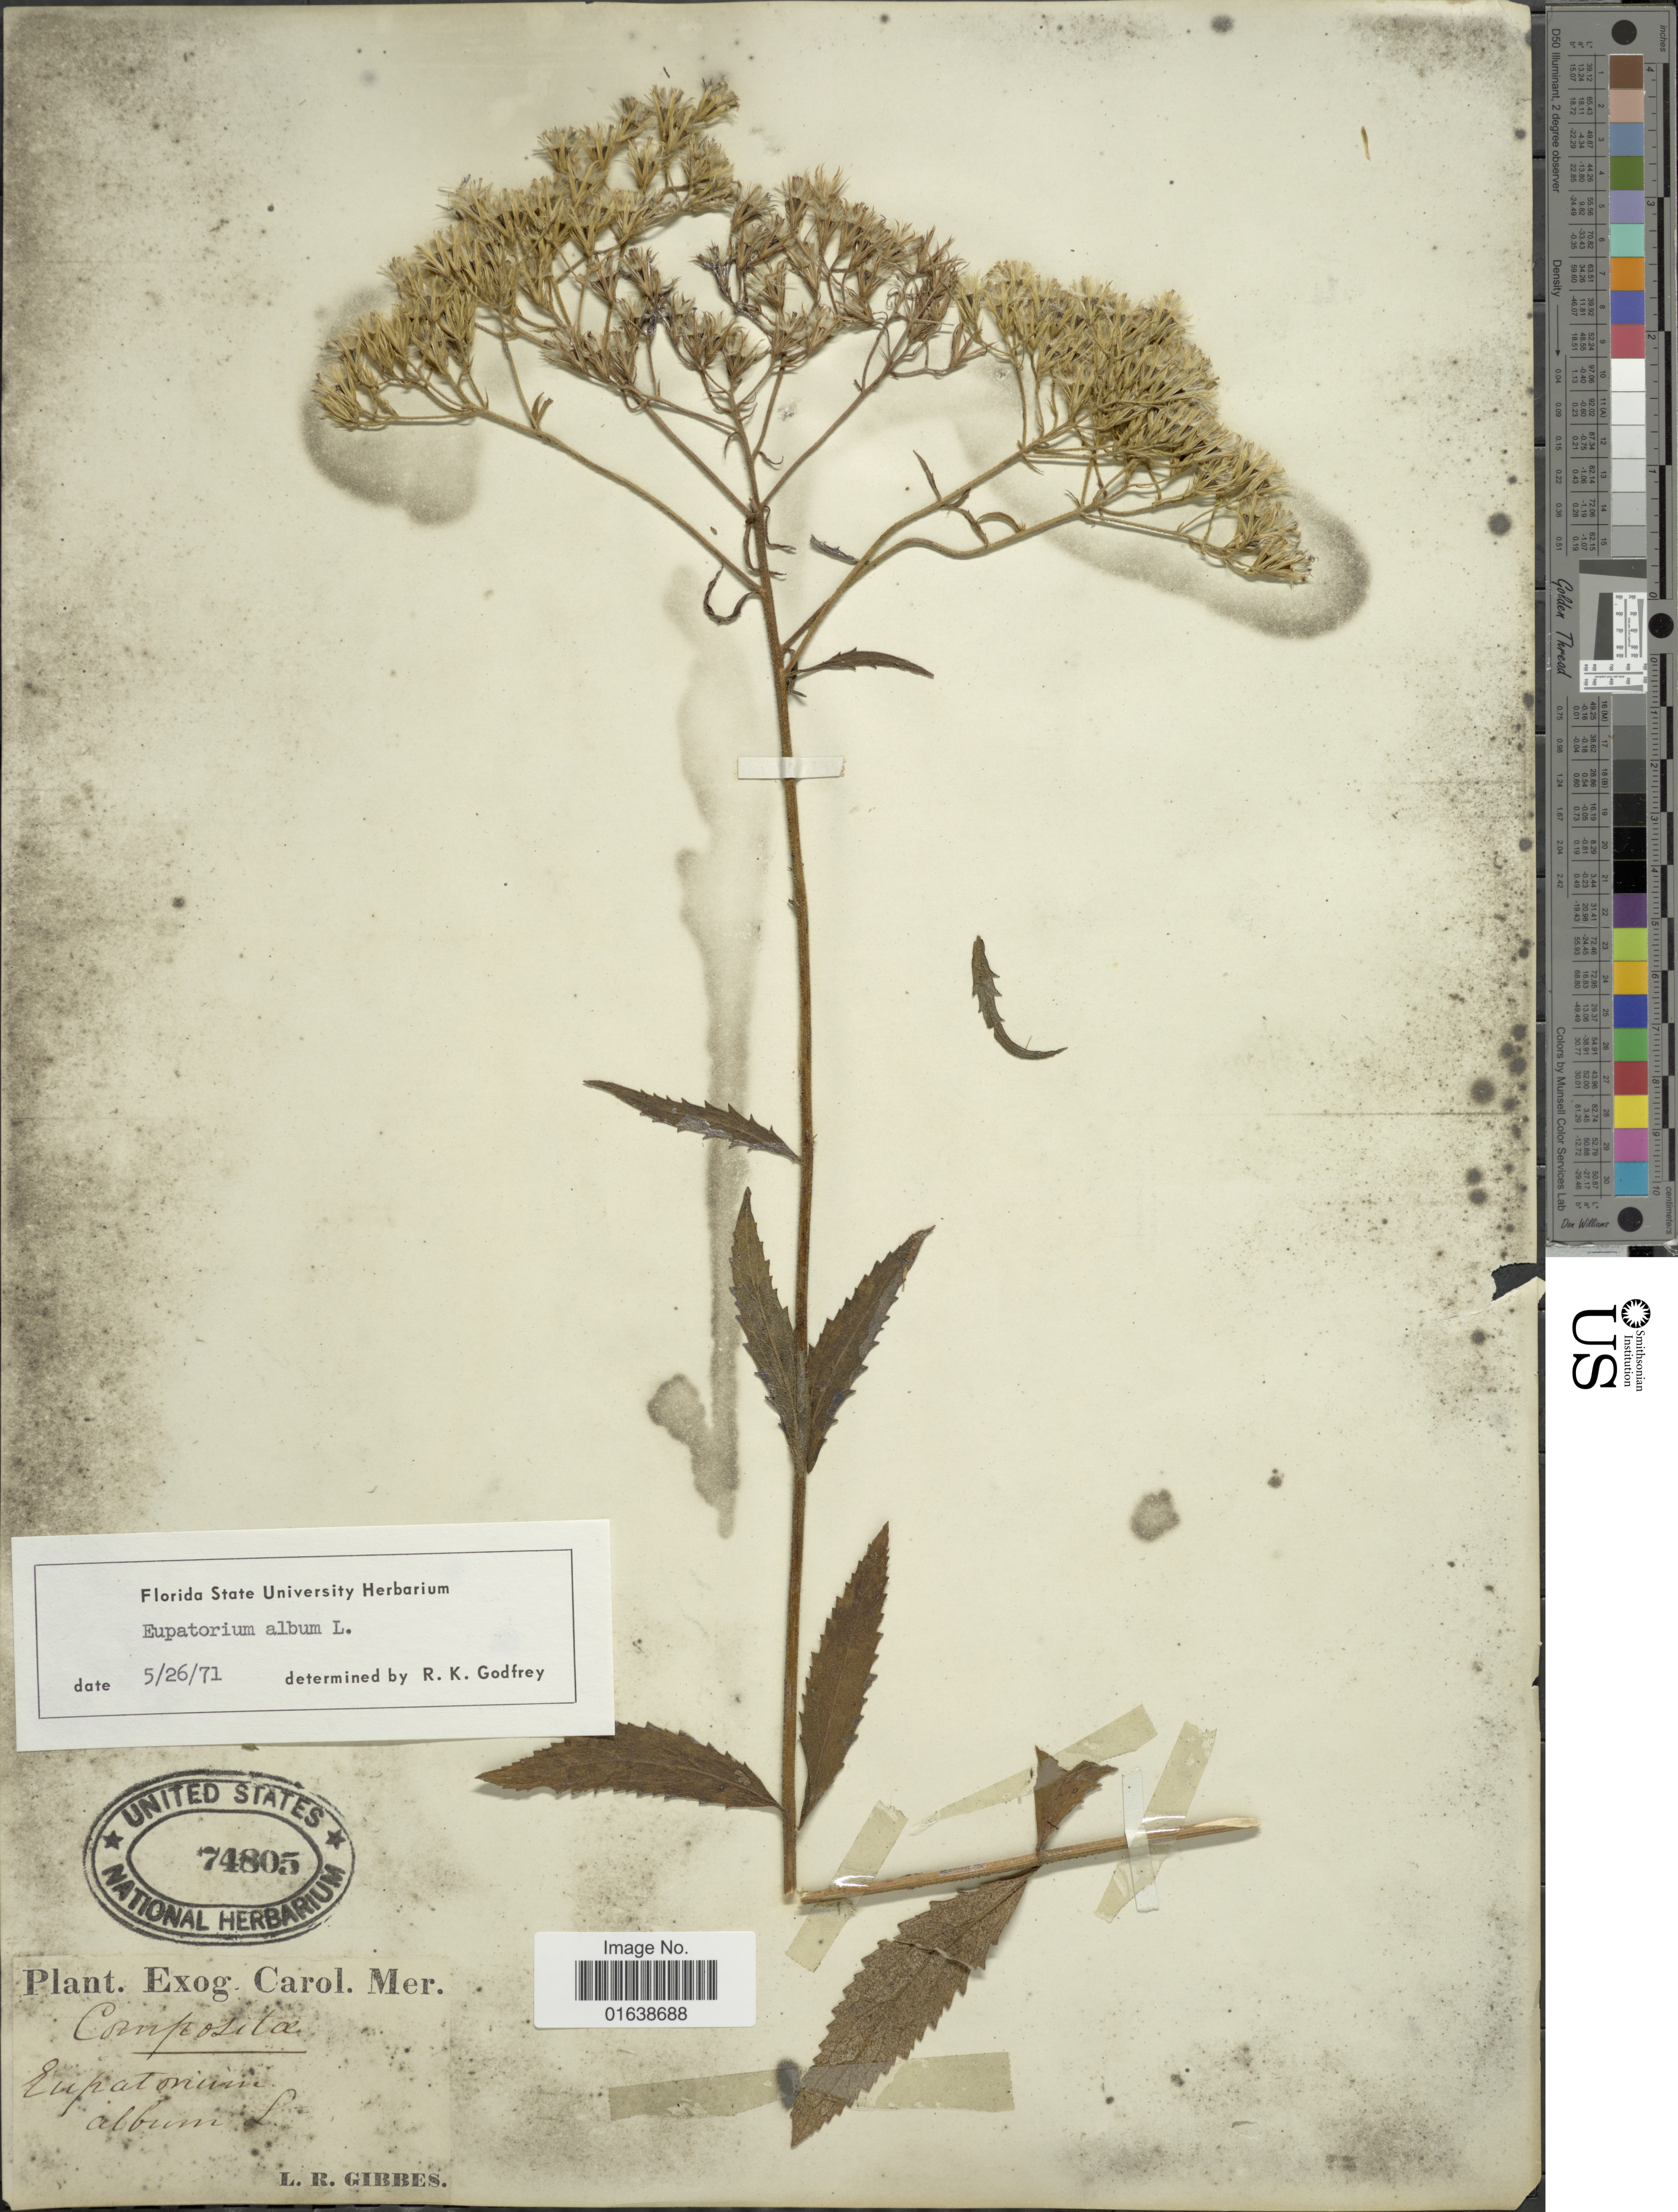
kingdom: Plantae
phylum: Tracheophyta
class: Magnoliopsida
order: Asterales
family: Asteraceae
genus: Eupatorium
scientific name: Eupatorium album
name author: L.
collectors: L. Gibbes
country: United States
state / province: South Carolina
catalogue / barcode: US 74805